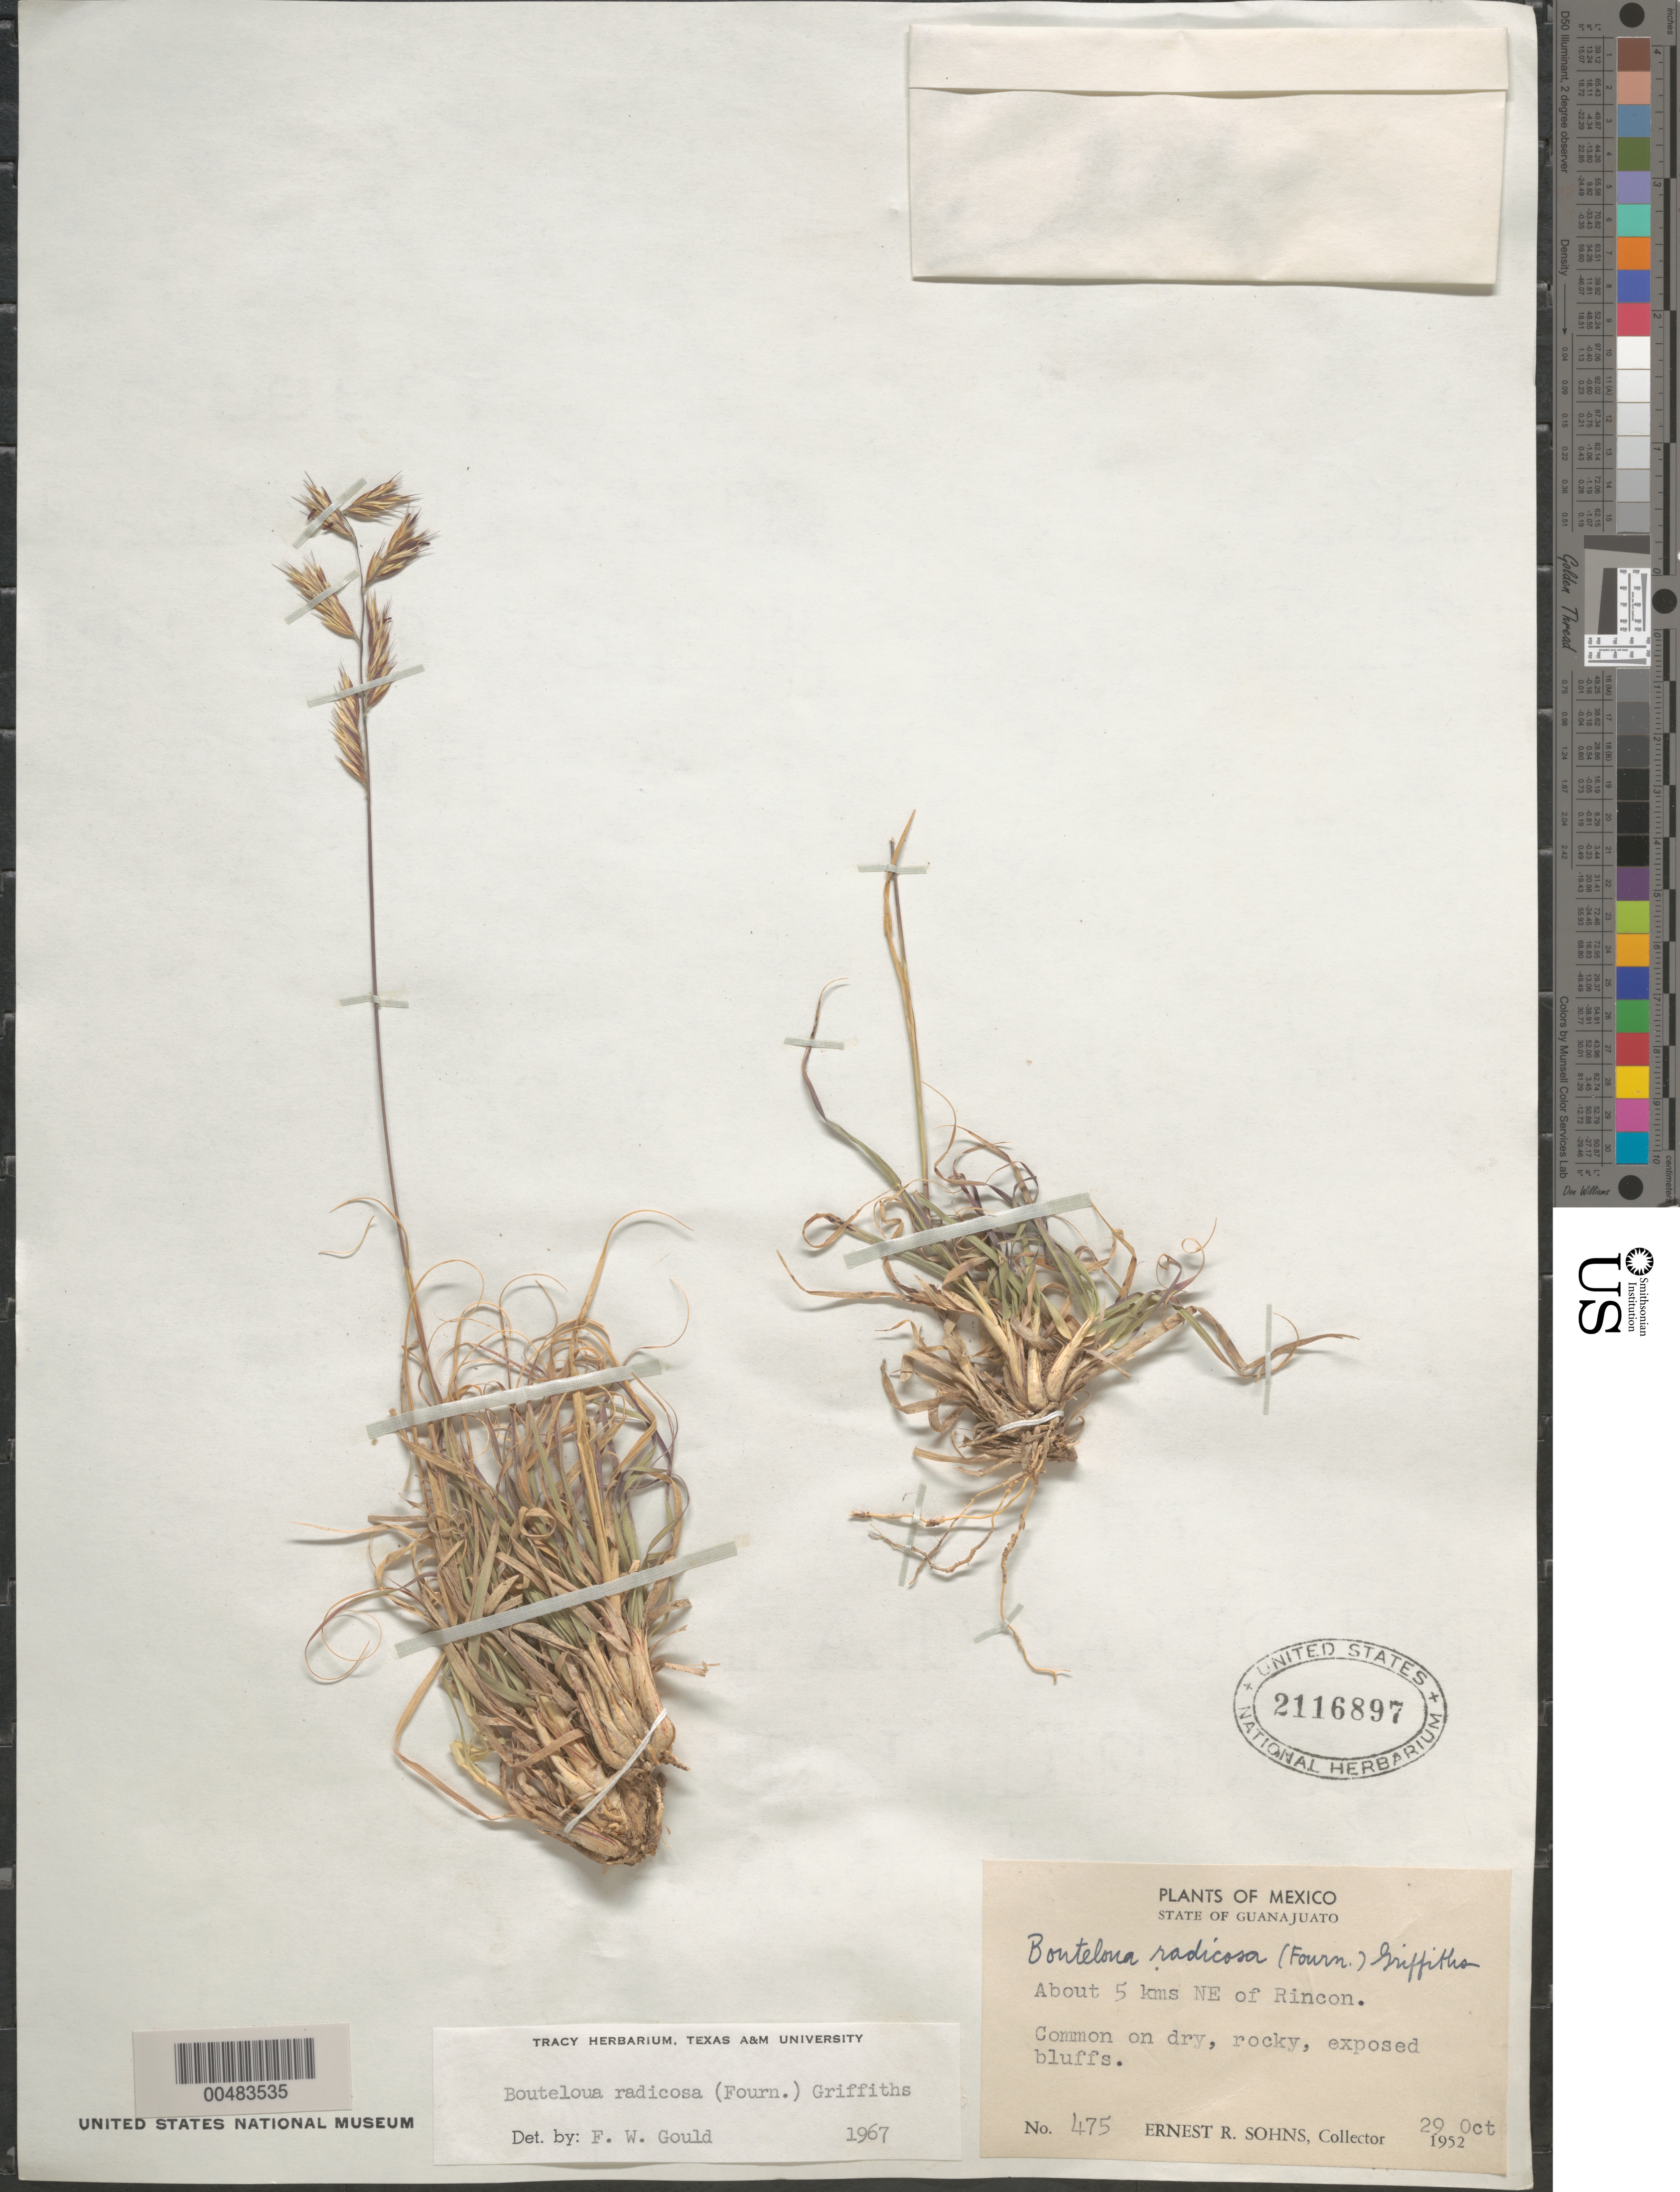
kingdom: Plantae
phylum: Tracheophyta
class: Liliopsida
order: Poales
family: Poaceae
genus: Bouteloua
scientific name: Bouteloua radicosa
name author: (E. Fourn.) Griffiths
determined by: Gould, F. W.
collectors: E. R. Sohns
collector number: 475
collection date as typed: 29 Oct 1952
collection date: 1952-10-29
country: Mexico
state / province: Guanajuato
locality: About 5 km E of Rincon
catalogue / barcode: US 2116897